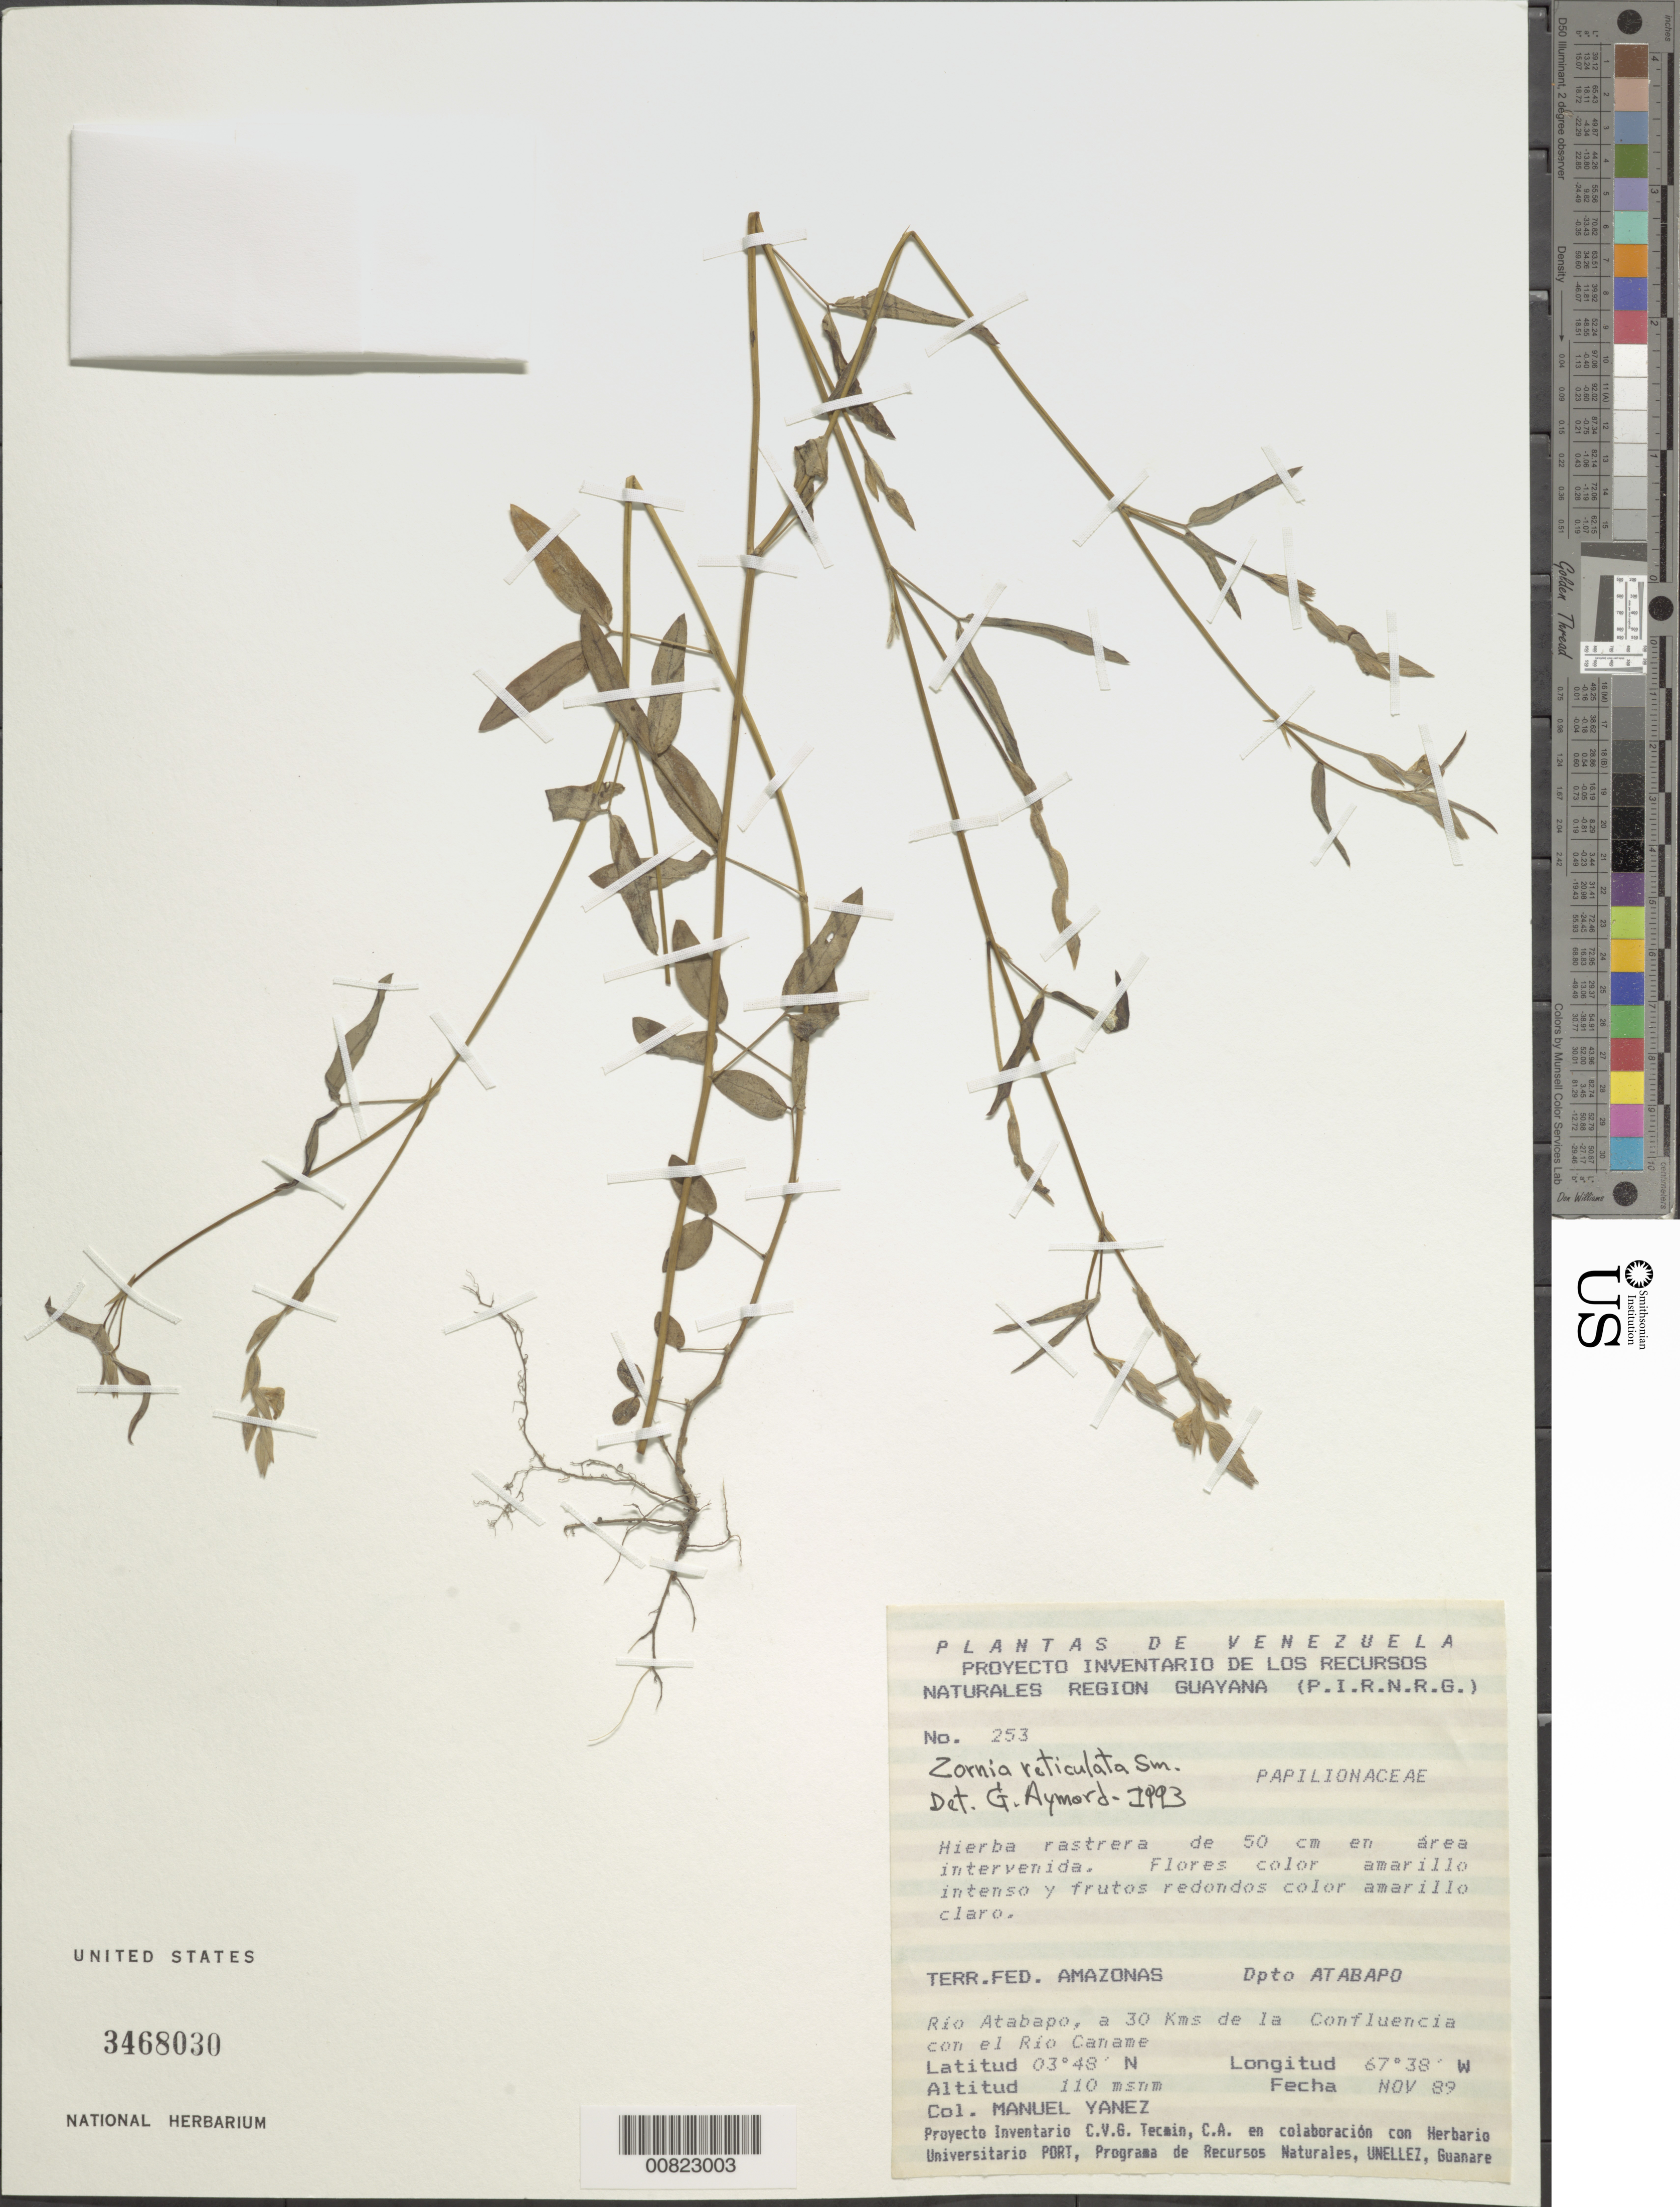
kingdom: Plantae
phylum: Tracheophyta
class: Magnoliopsida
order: Fabales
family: Fabaceae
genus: Zornia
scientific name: Zornia reticulata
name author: Sm.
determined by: Aymard C., G. A., (PORT), Univ. Nac. Exp. de los Llanos Ezequiel Zamora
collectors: M. Yanez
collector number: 253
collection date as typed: Nov-89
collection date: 1989-11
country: Venezuela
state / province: Amazonas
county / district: Atabapo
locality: Río Atabapo, a 30 km de la confluencia con el Río Caname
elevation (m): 110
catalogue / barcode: US 3468030